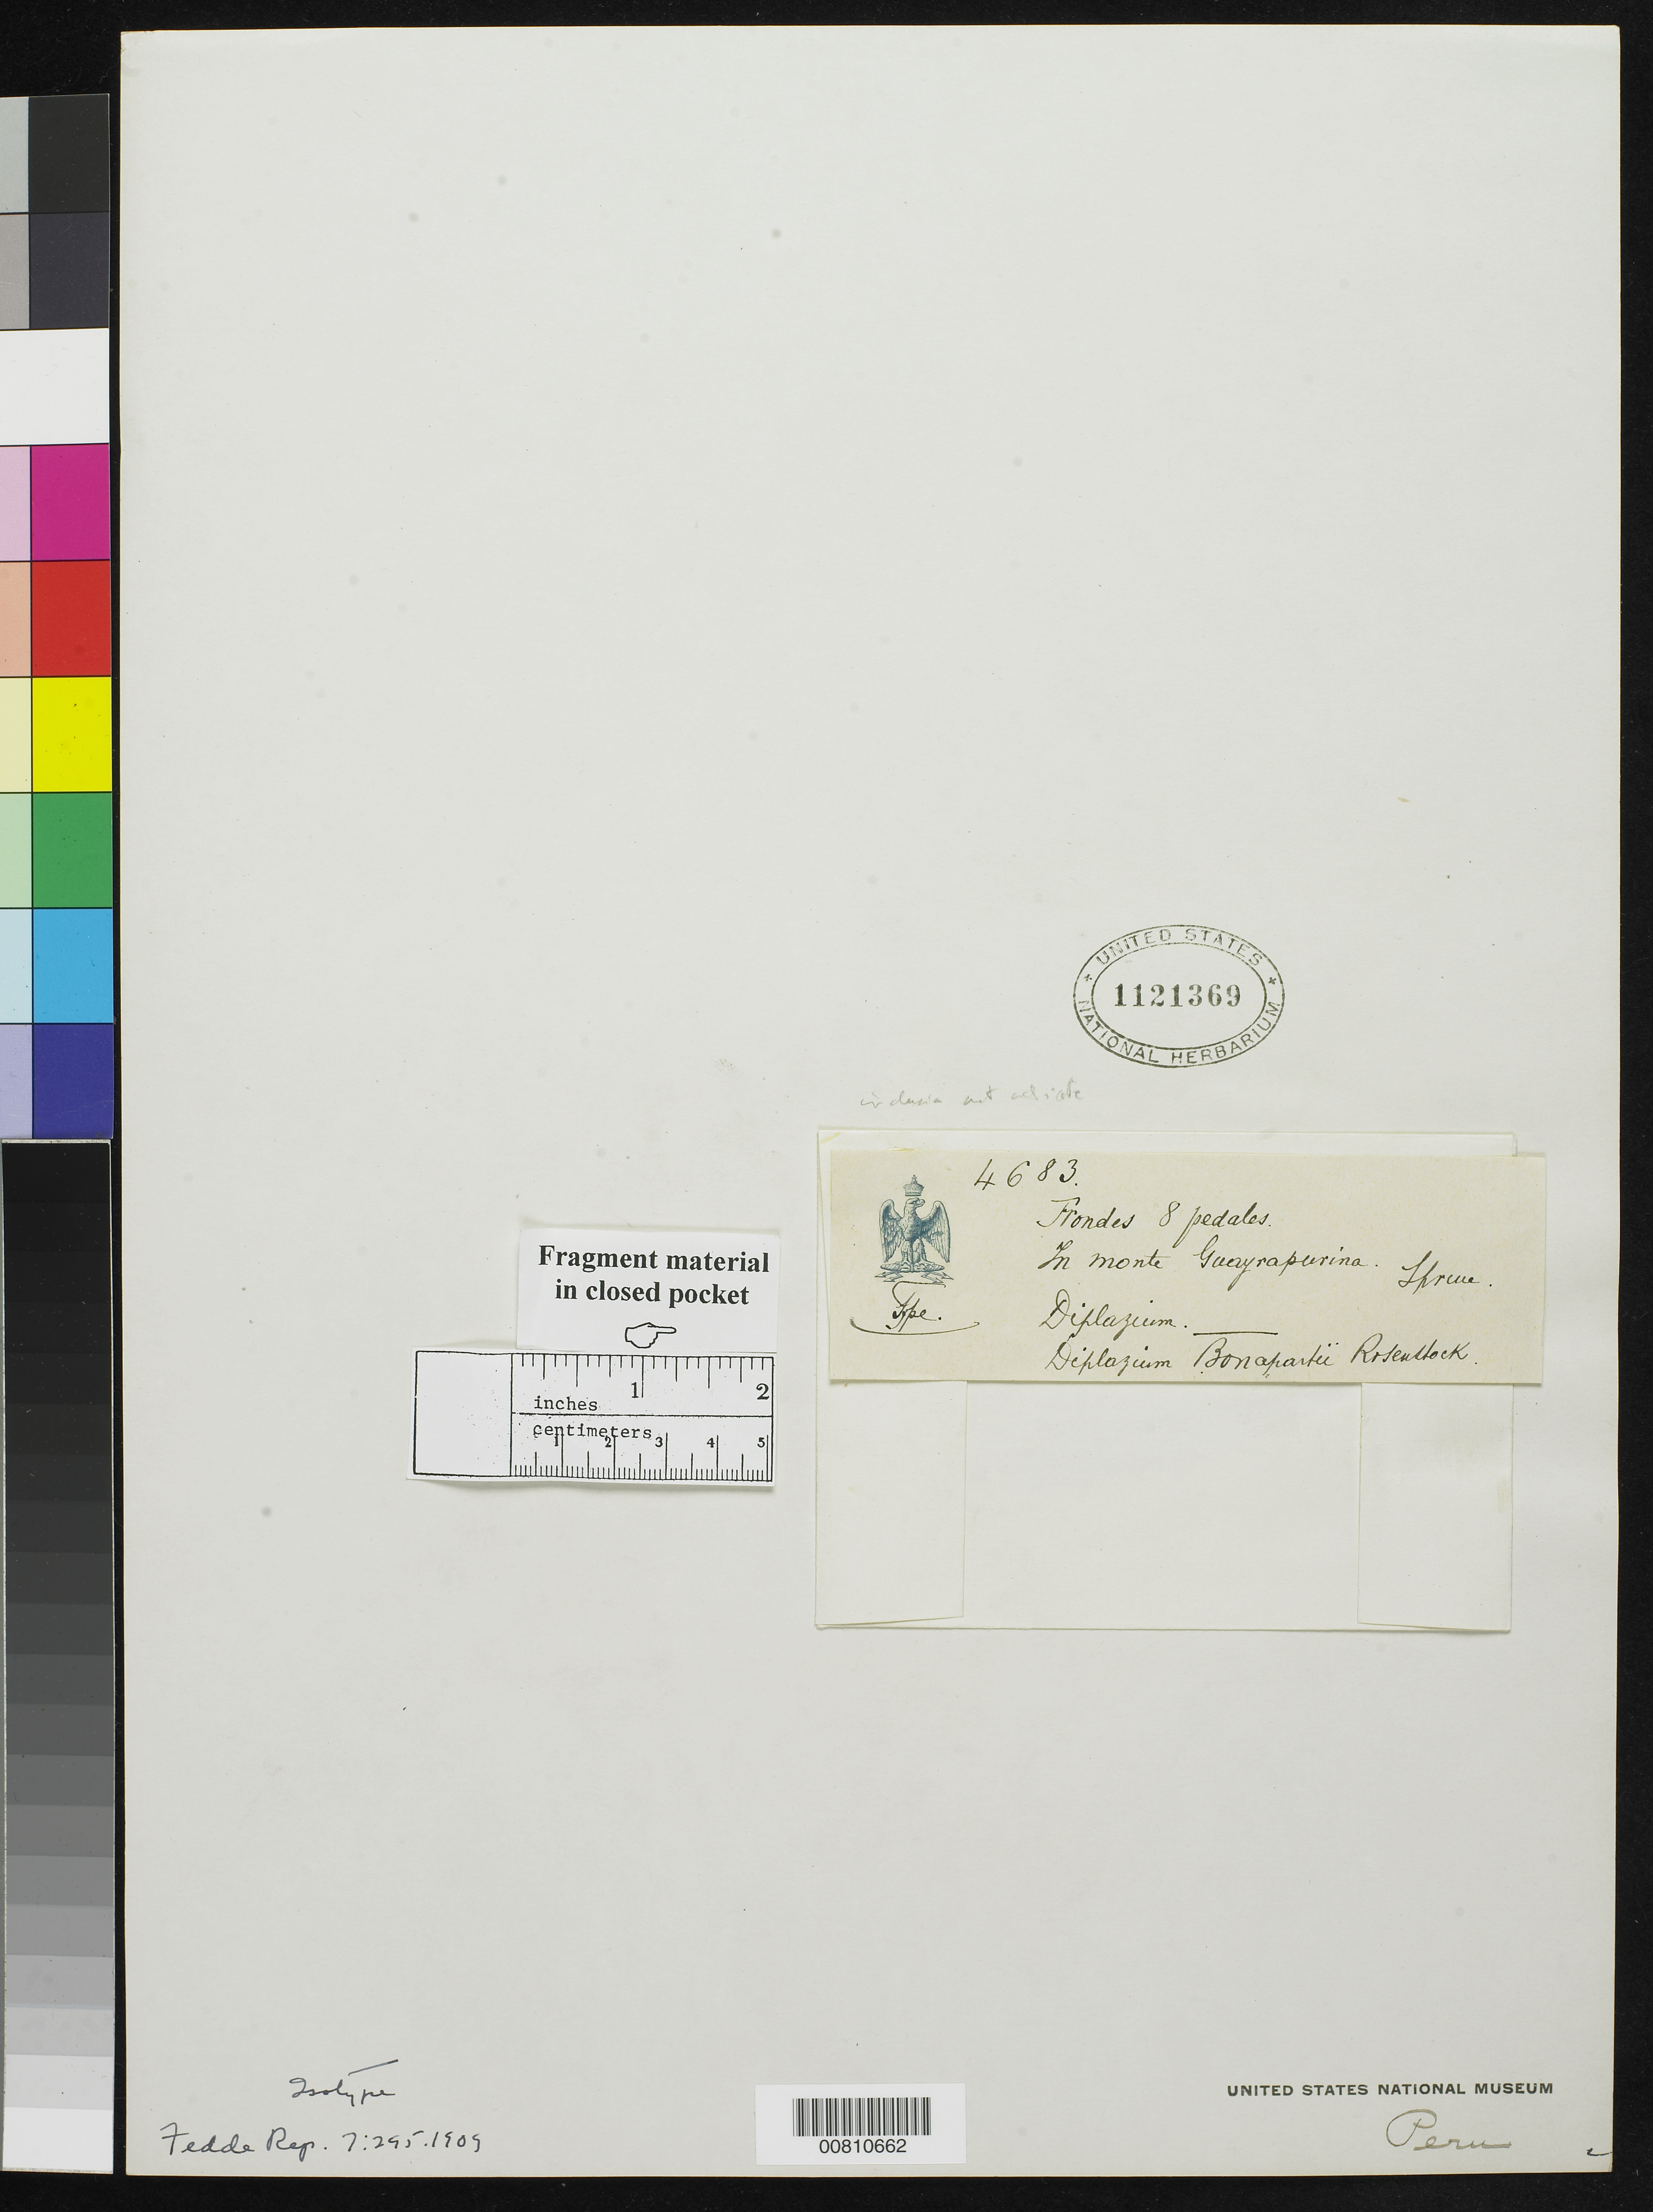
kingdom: Plantae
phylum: Tracheophyta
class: Polypodiopsida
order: Polypodiales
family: Athyriaceae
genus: Diplazium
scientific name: Diplazium bonapartei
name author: Rosenst.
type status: Isotype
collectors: R. Spruce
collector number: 4683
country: Ecuador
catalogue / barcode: US 1121369